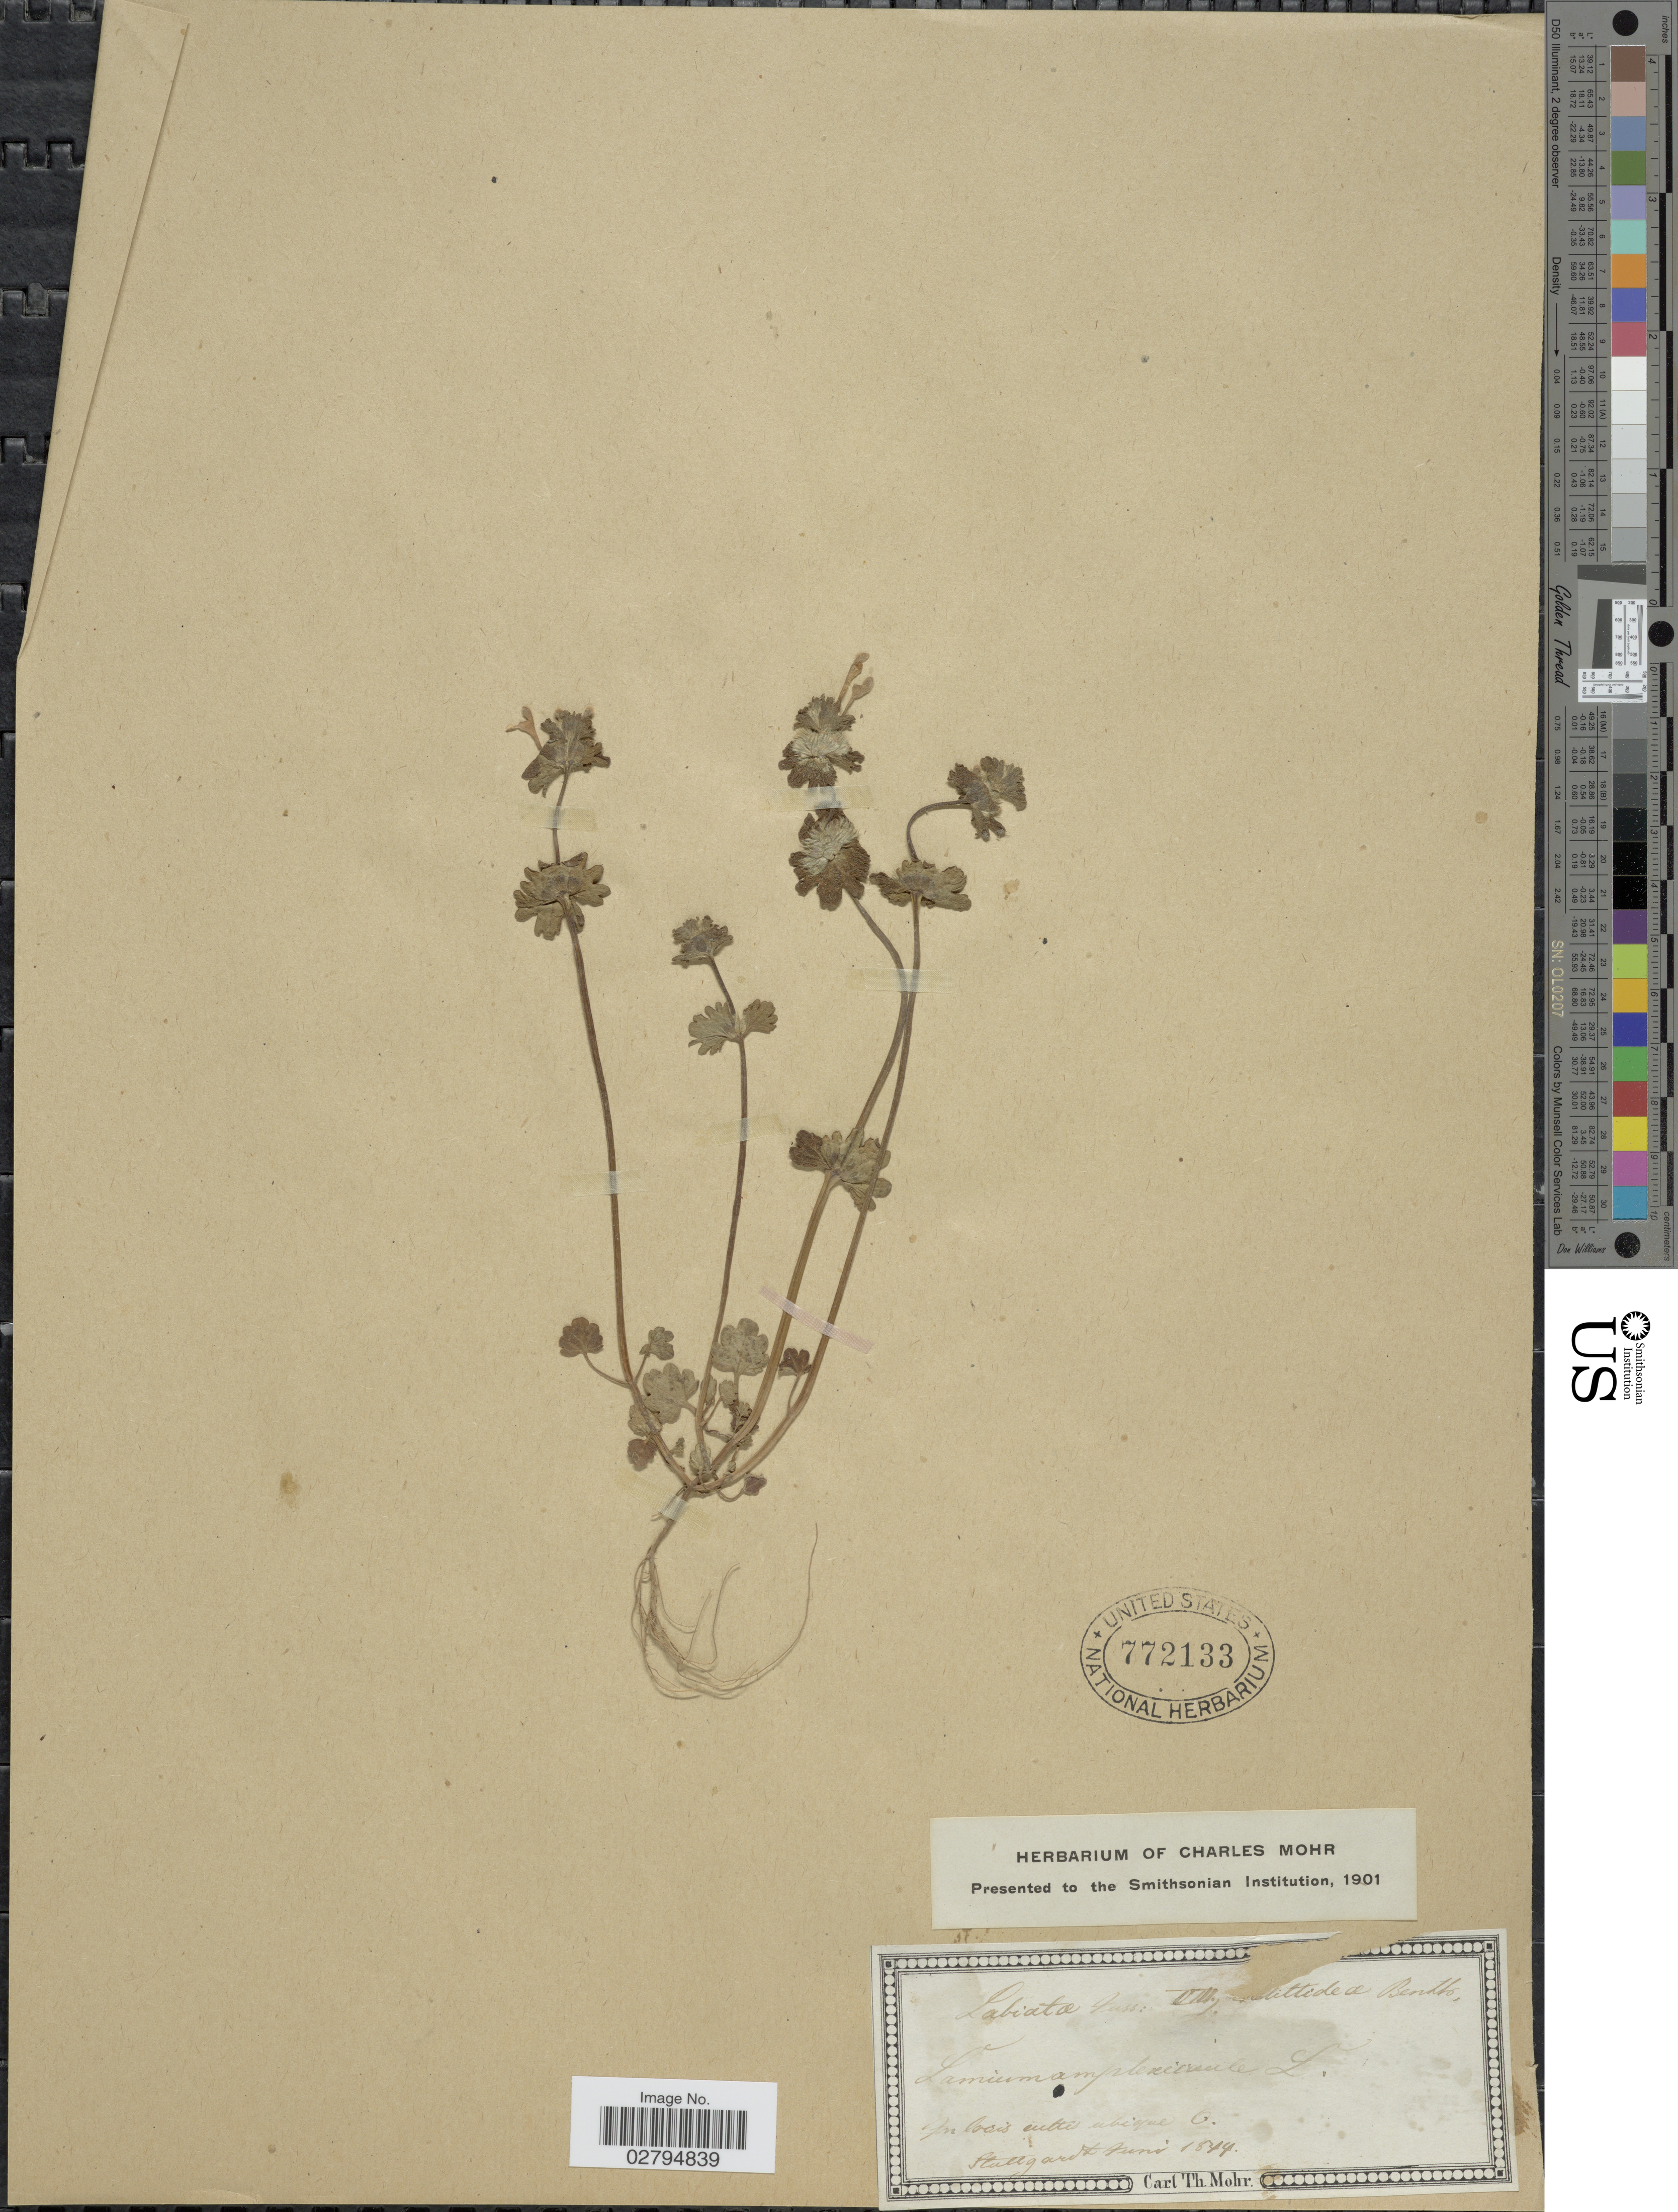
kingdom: Plantae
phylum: Tracheophyta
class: Magnoliopsida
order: Lamiales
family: Lamiaceae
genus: Lamium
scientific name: Lamium amplexicaule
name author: L.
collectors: Stuttgardt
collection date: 1844-06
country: United States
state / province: Ohio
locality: In locis cultis ubique O.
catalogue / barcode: US 772133